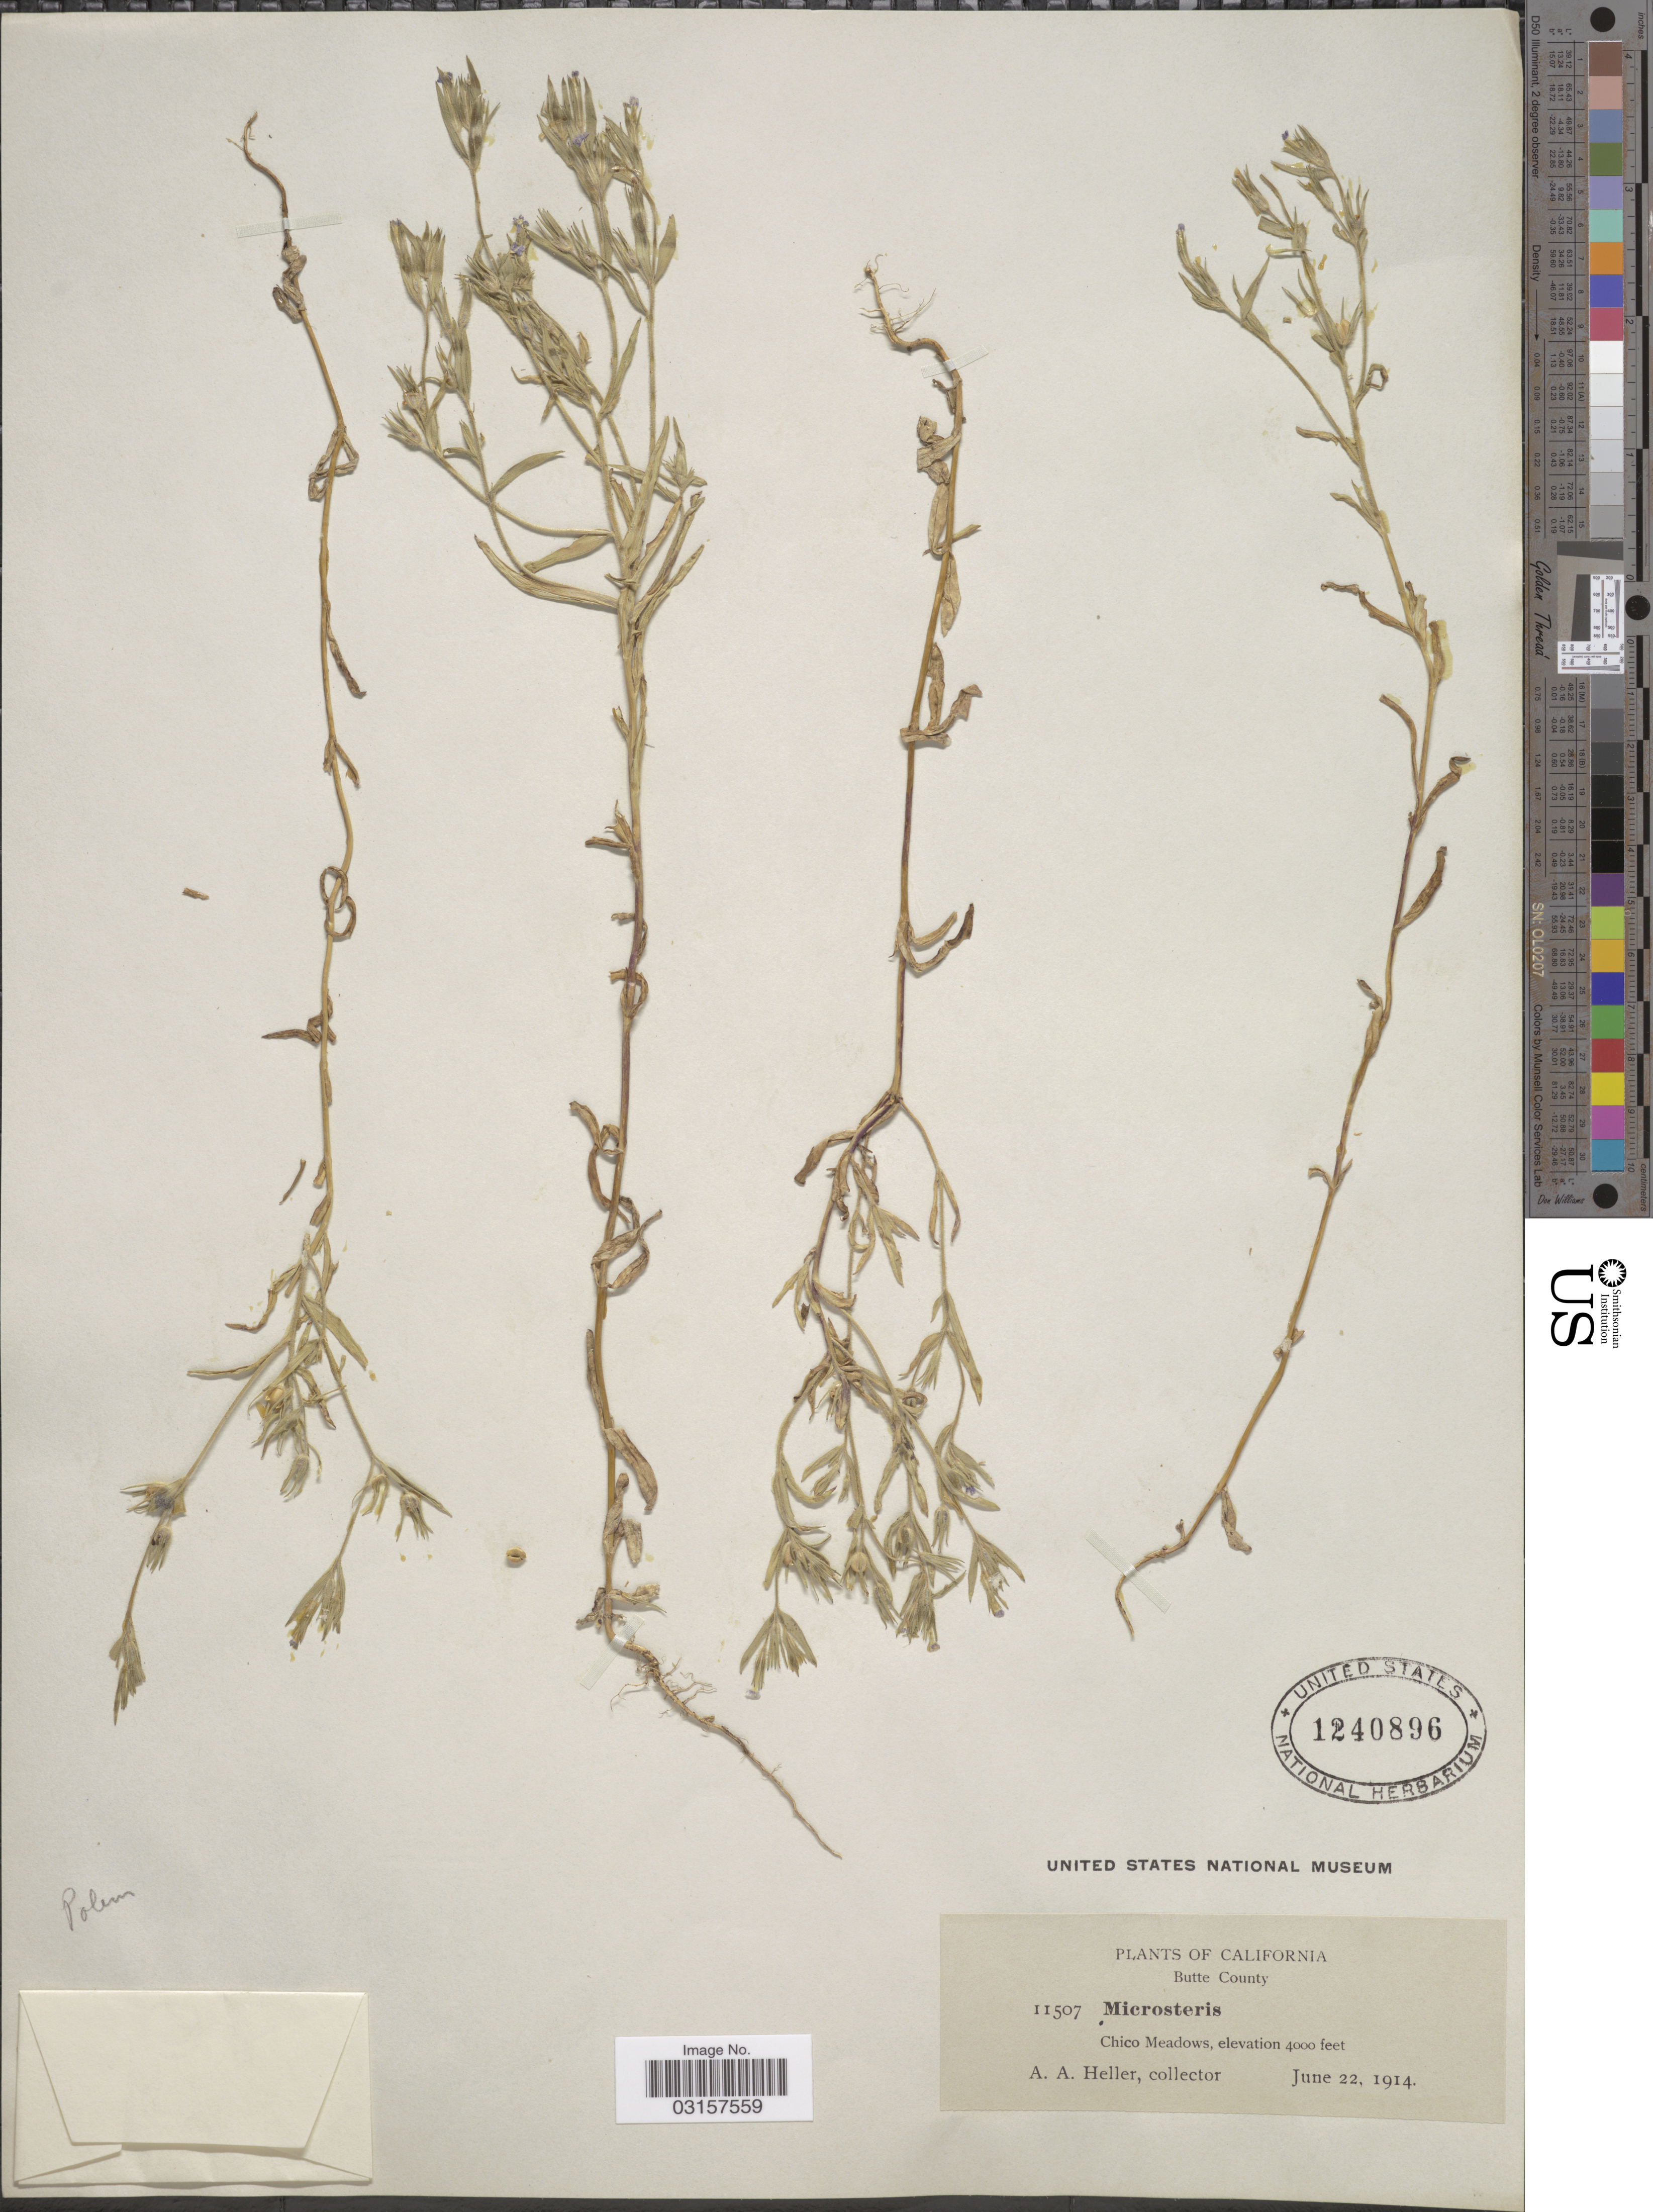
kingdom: Plantae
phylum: Tracheophyta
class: Magnoliopsida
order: Ericales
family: Polemoniaceae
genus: Microsteris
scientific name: Microsteris gracilis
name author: (Hook.) Greene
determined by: (US) Smithsonian Institution - National Museum of Natural History - Department of Botany (UNITED STATES)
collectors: A. A. Heller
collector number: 11507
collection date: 1914-06-22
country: United States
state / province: California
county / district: Butte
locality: Butte County, Chico Meadows.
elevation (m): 1219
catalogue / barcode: US 1240896